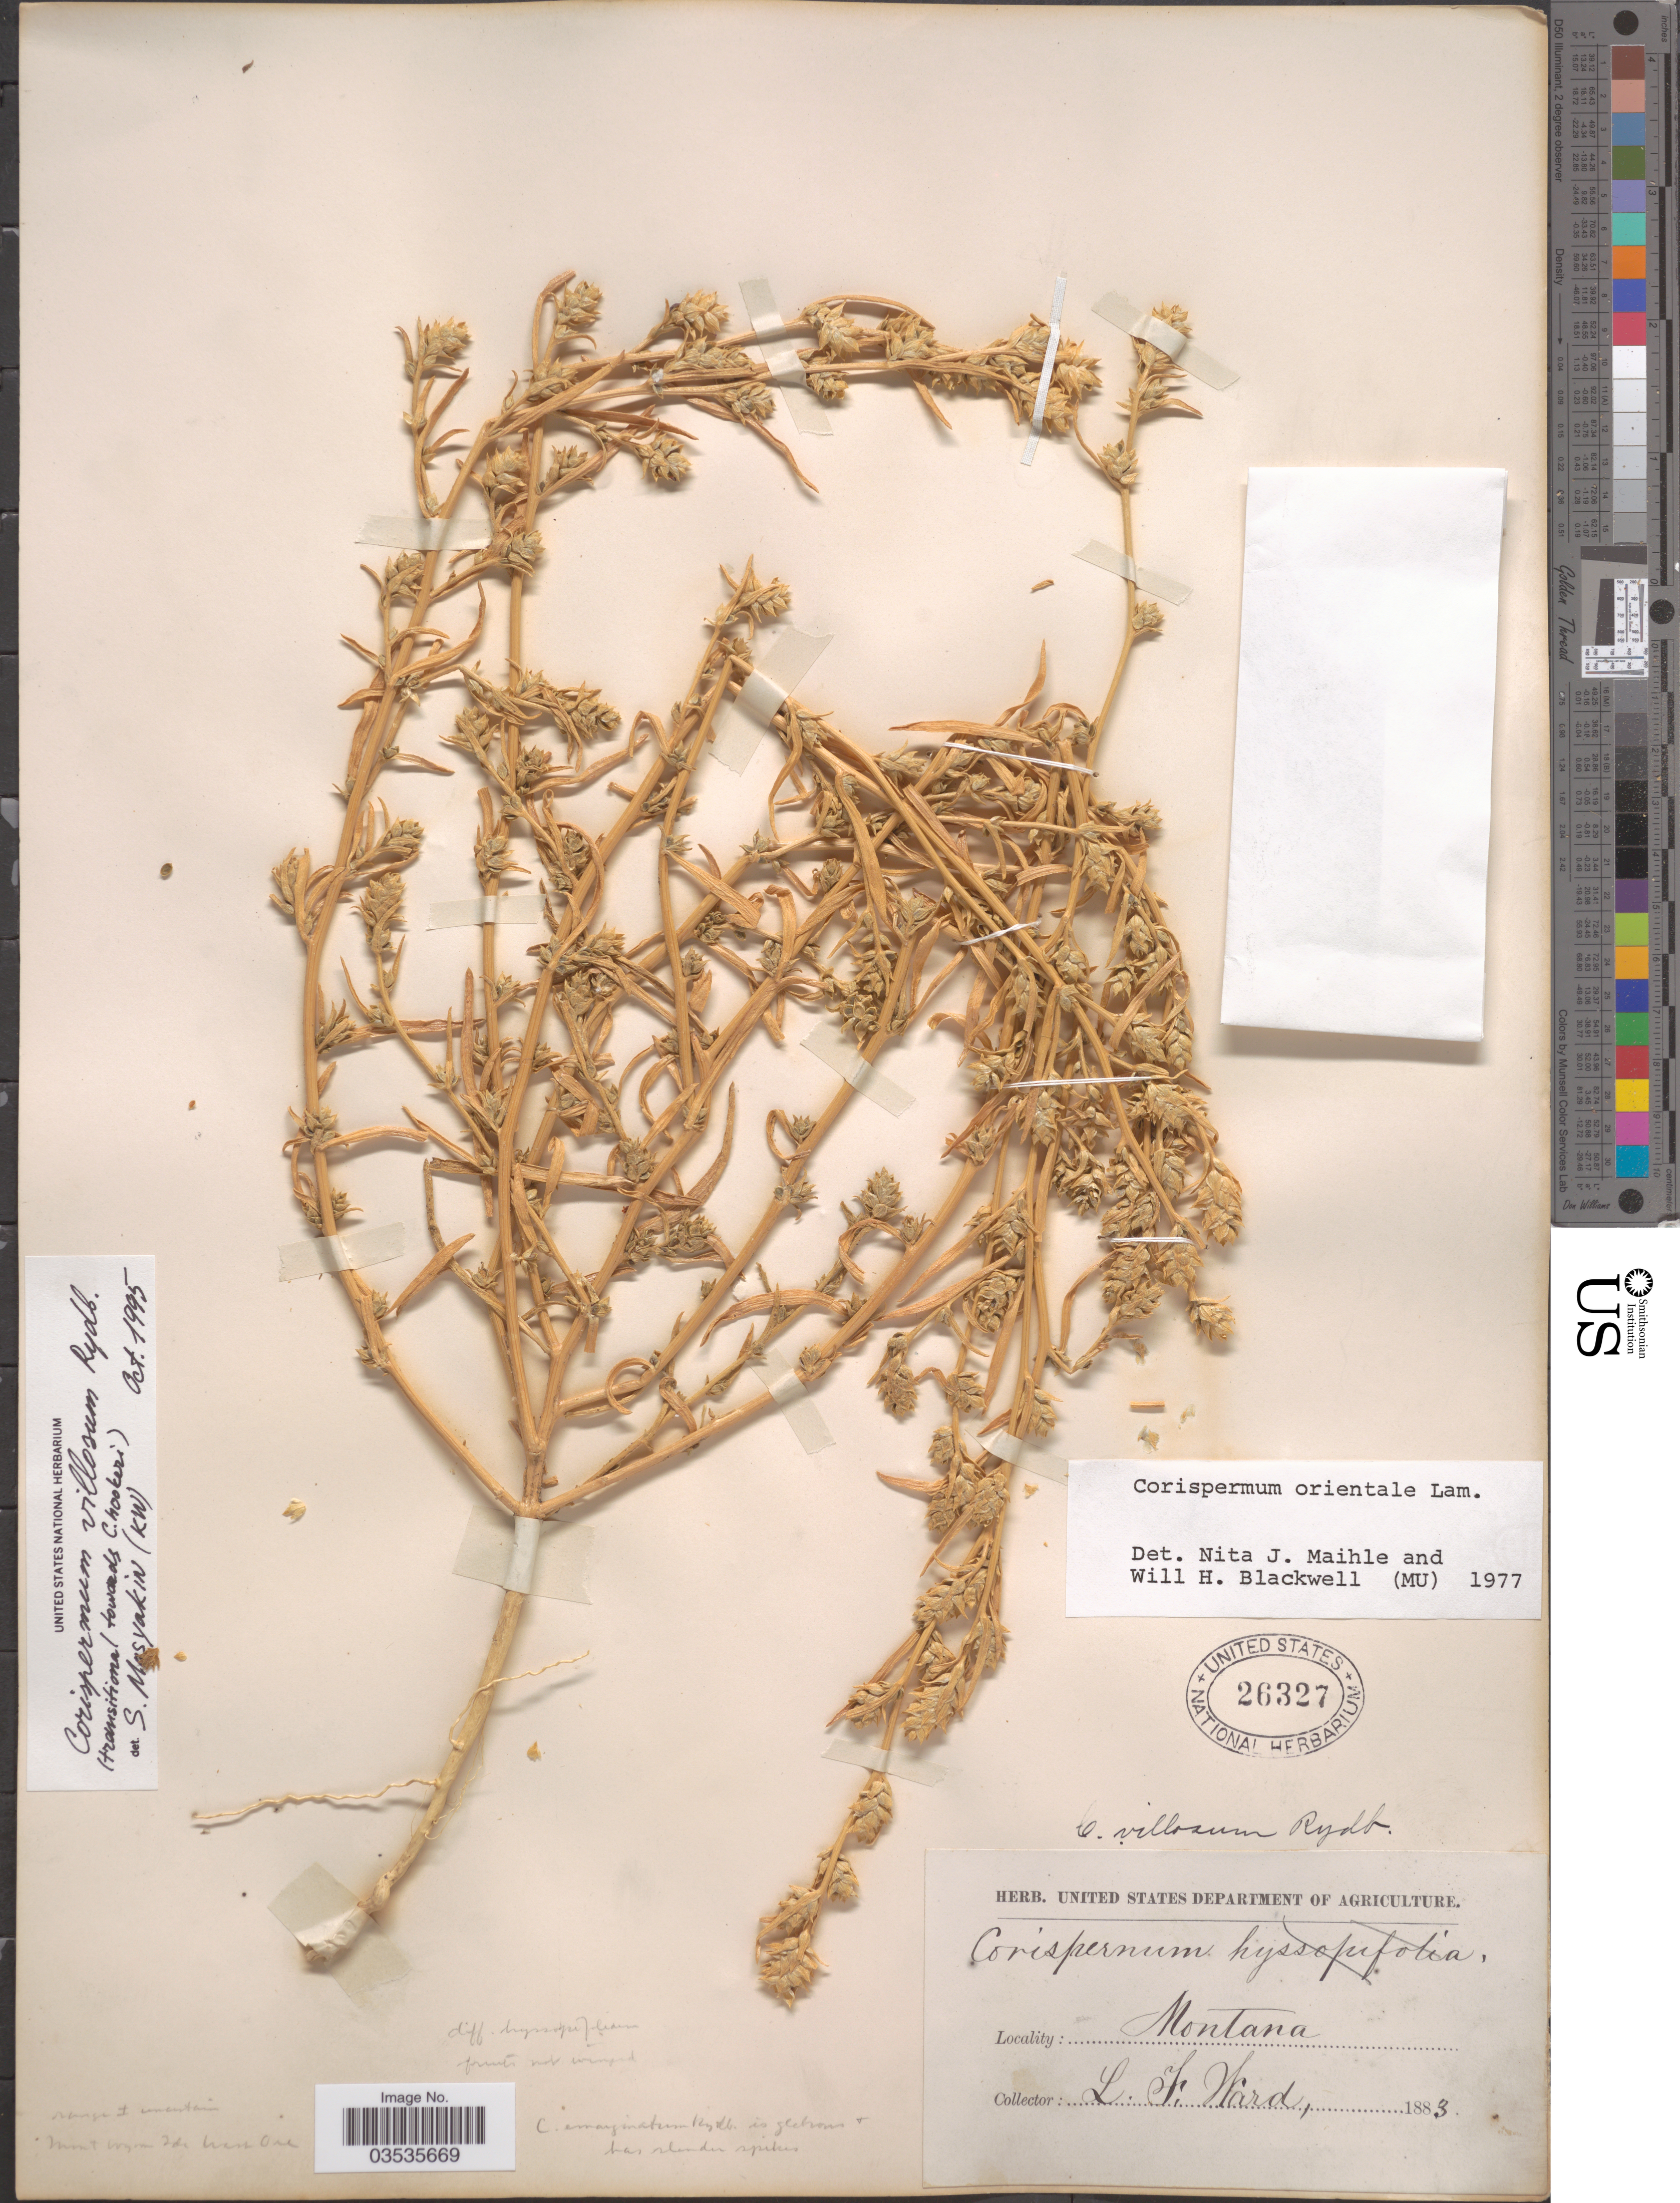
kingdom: Plantae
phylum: Tracheophyta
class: Magnoliopsida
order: Caryophyllales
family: Amaranthaceae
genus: Corispermum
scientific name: Corispermum villosum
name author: Rydb.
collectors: L. Ward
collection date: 1883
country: United States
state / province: Montana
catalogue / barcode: US 26327